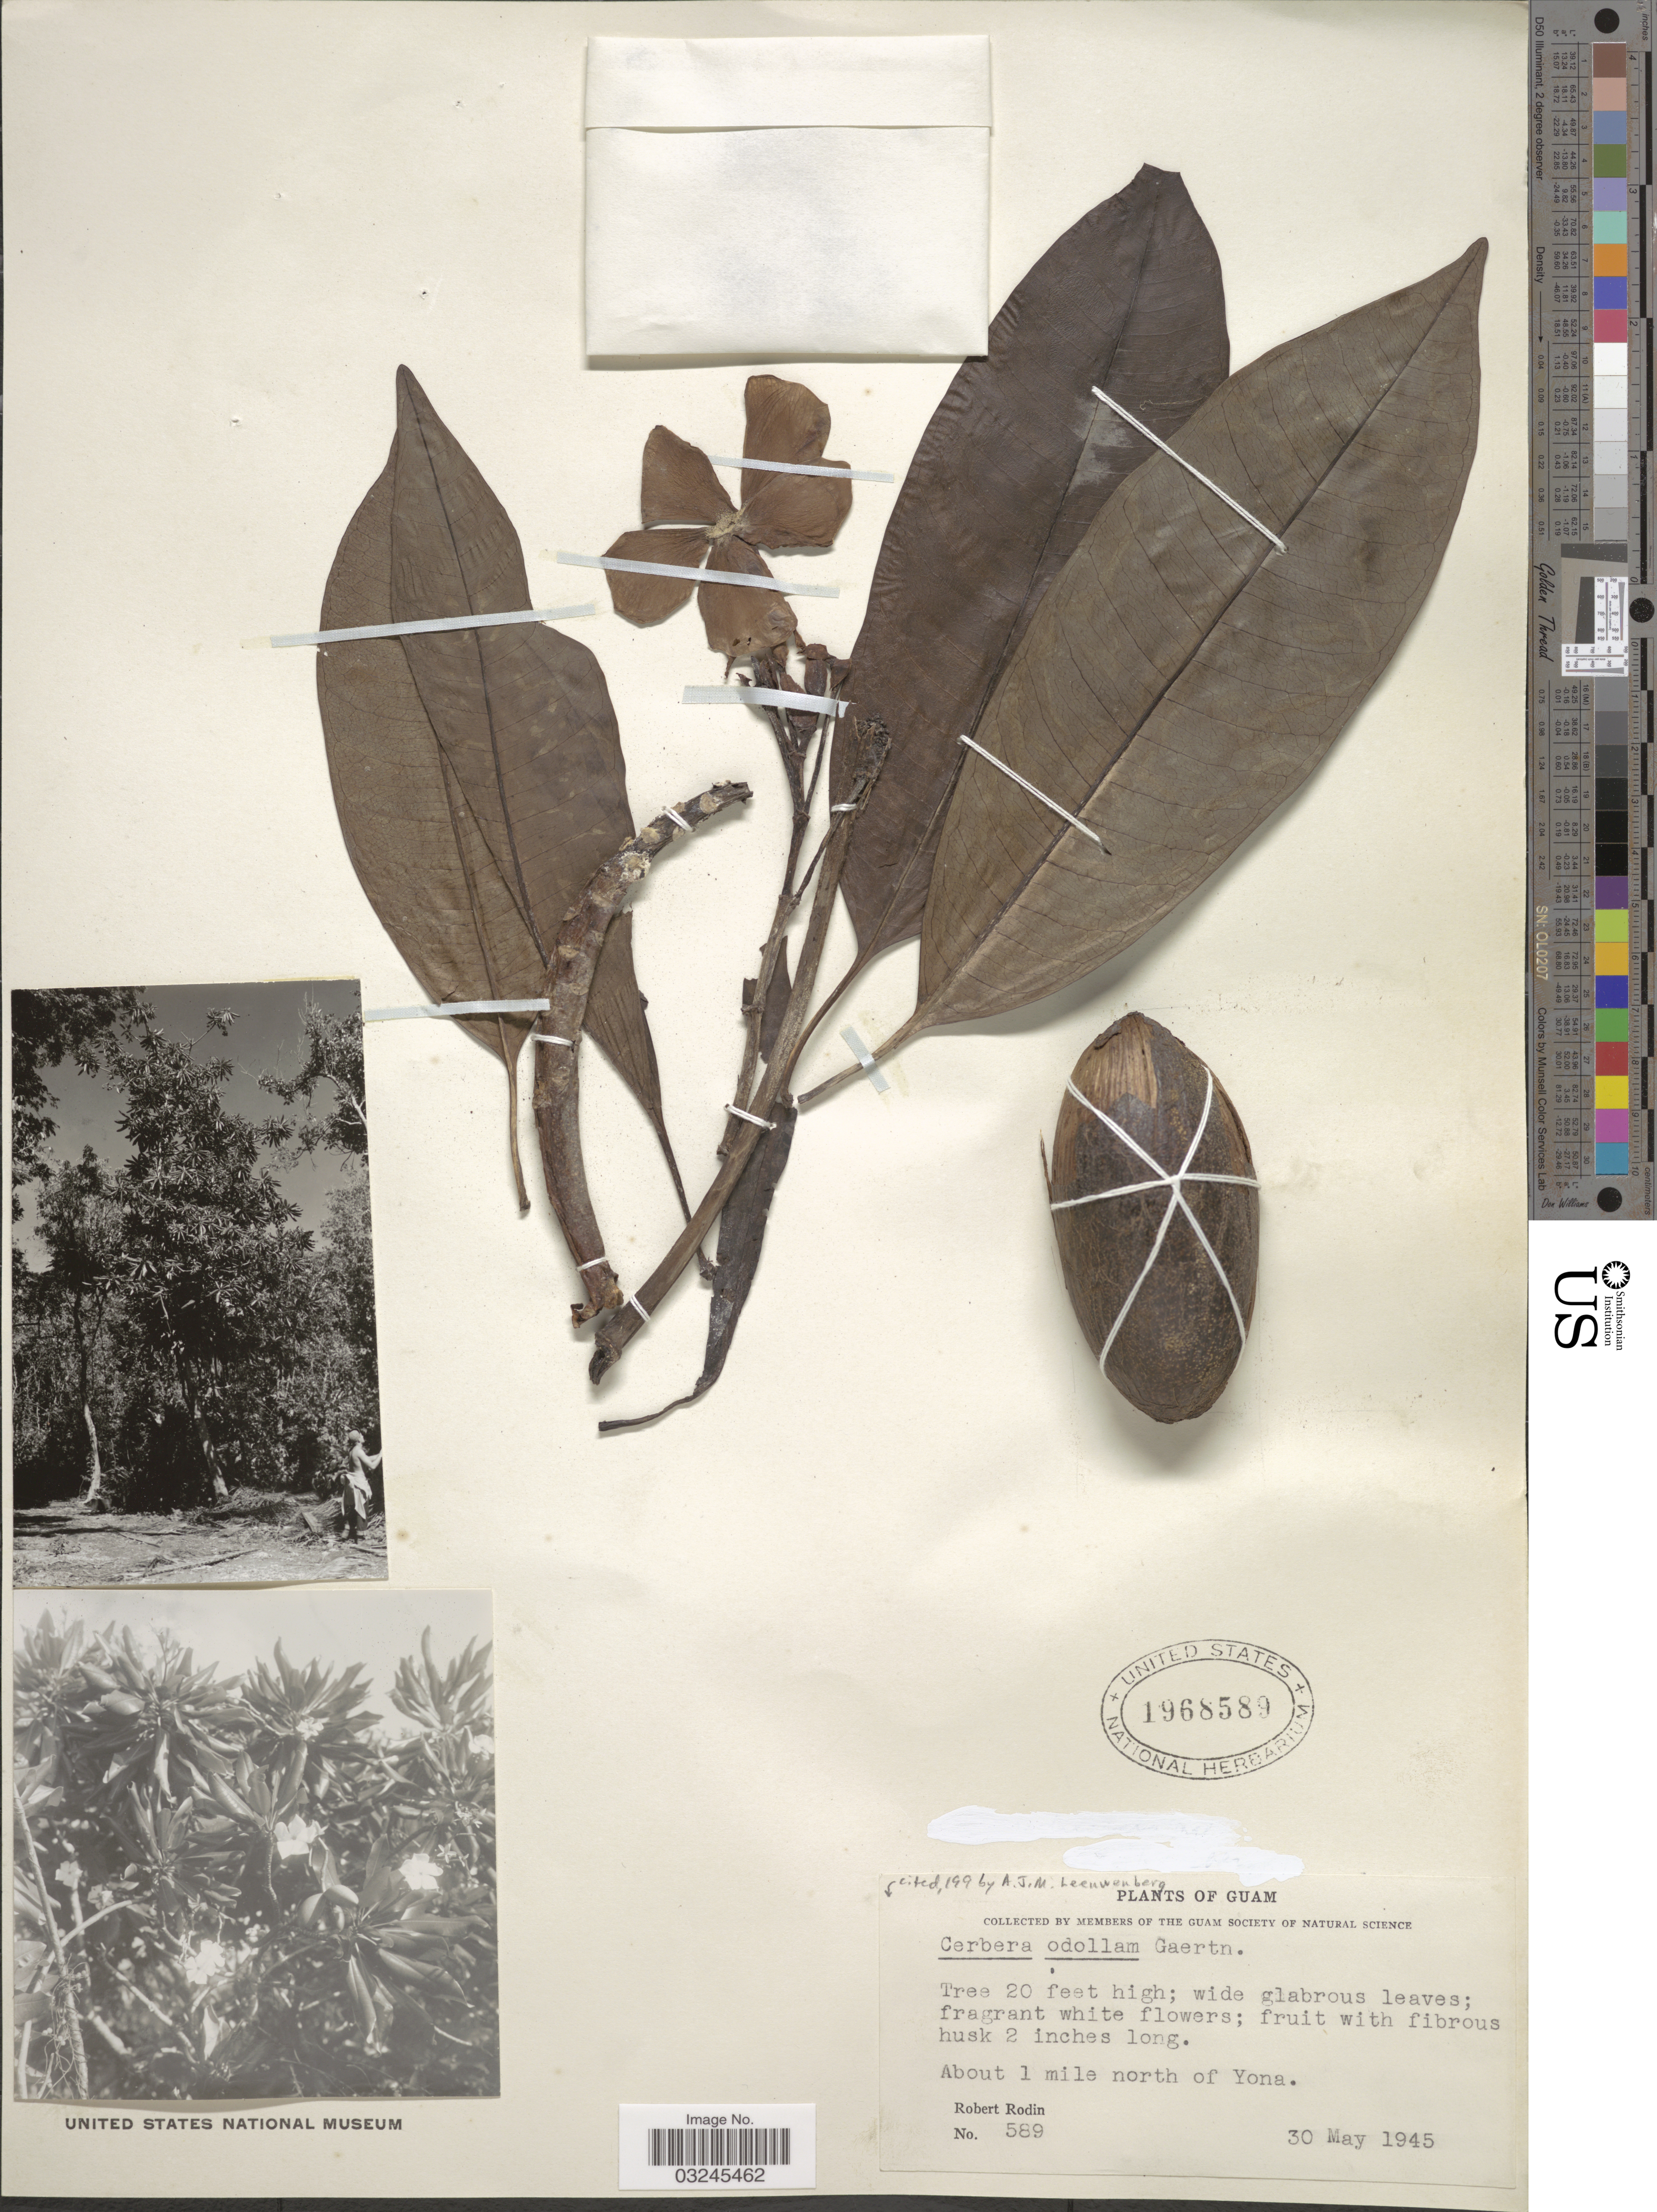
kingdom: Plantae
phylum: Tracheophyta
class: Magnoliopsida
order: Gentianales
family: Apocynaceae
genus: Cerbera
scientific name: Cerbera odollam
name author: Gaertn.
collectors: R. Rodin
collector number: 589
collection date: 1945-05-30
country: Guam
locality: About 1 mile north of Yona.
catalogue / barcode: US 1968589